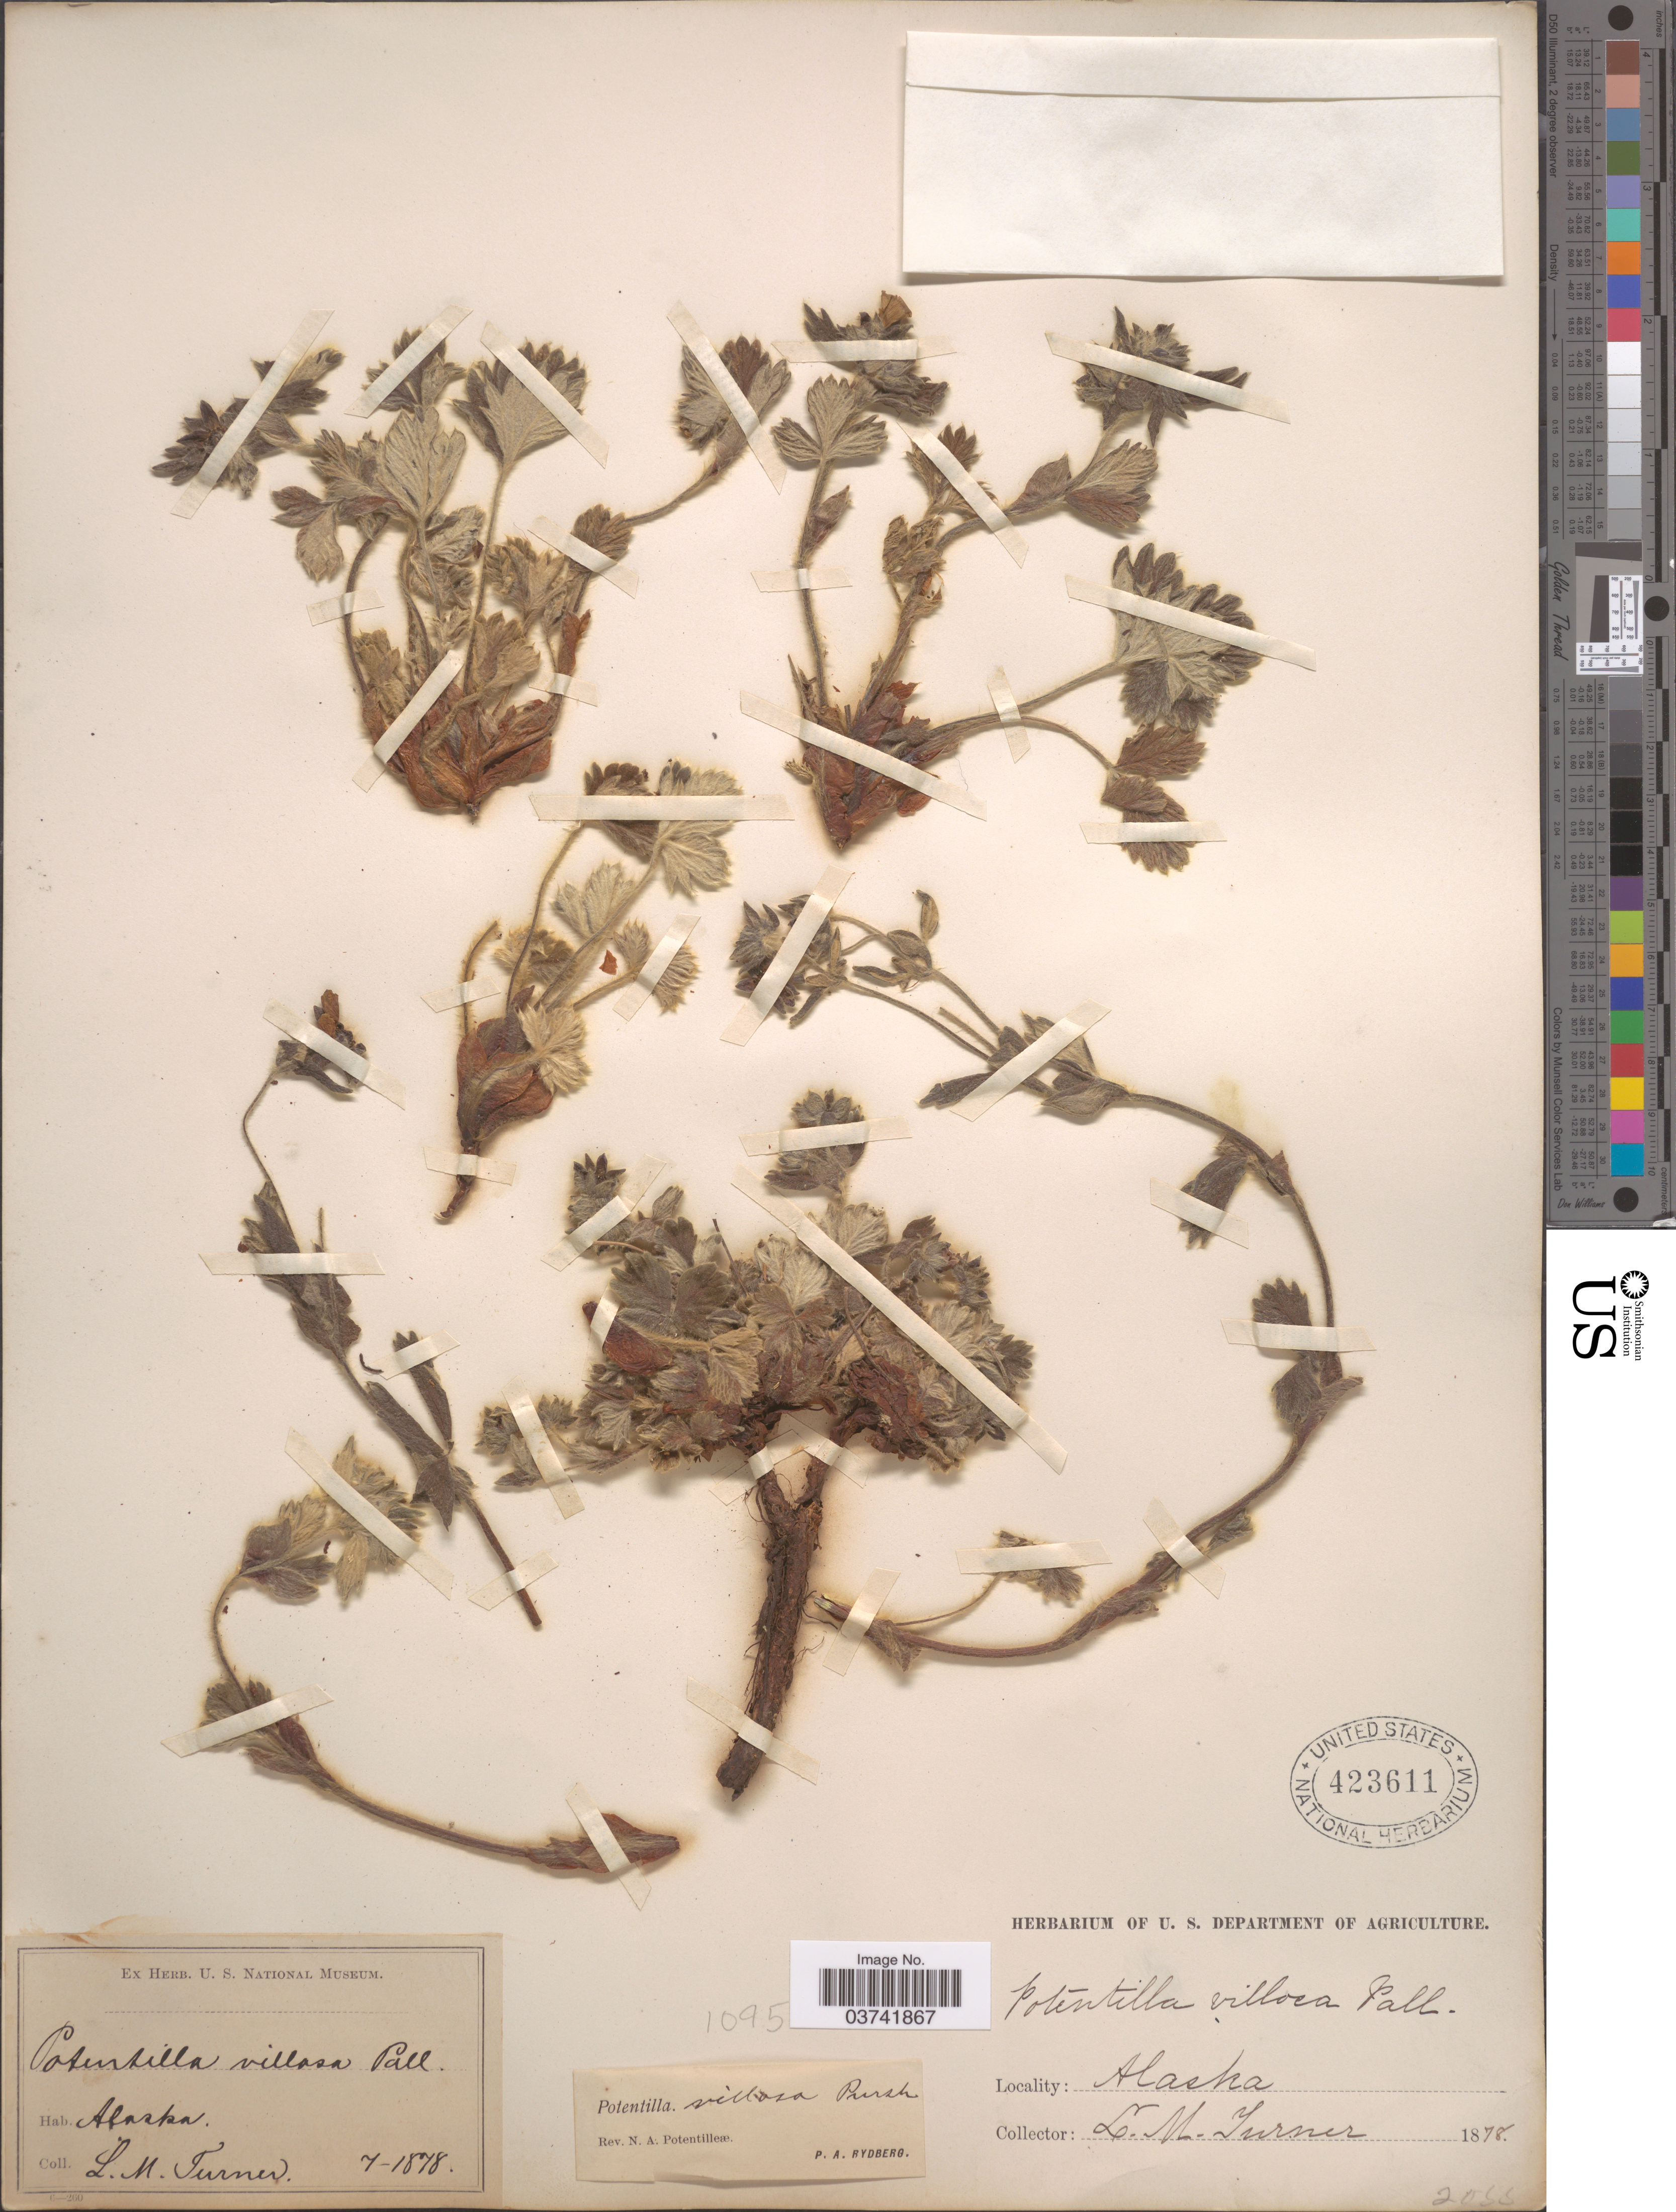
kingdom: Plantae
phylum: Tracheophyta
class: Magnoliopsida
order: Rosales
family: Rosaceae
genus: Potentilla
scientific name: Potentilla villosa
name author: Pall. ex Pursh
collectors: L. M. Turner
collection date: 1878-07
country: United States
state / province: Alaska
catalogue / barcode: US 423611